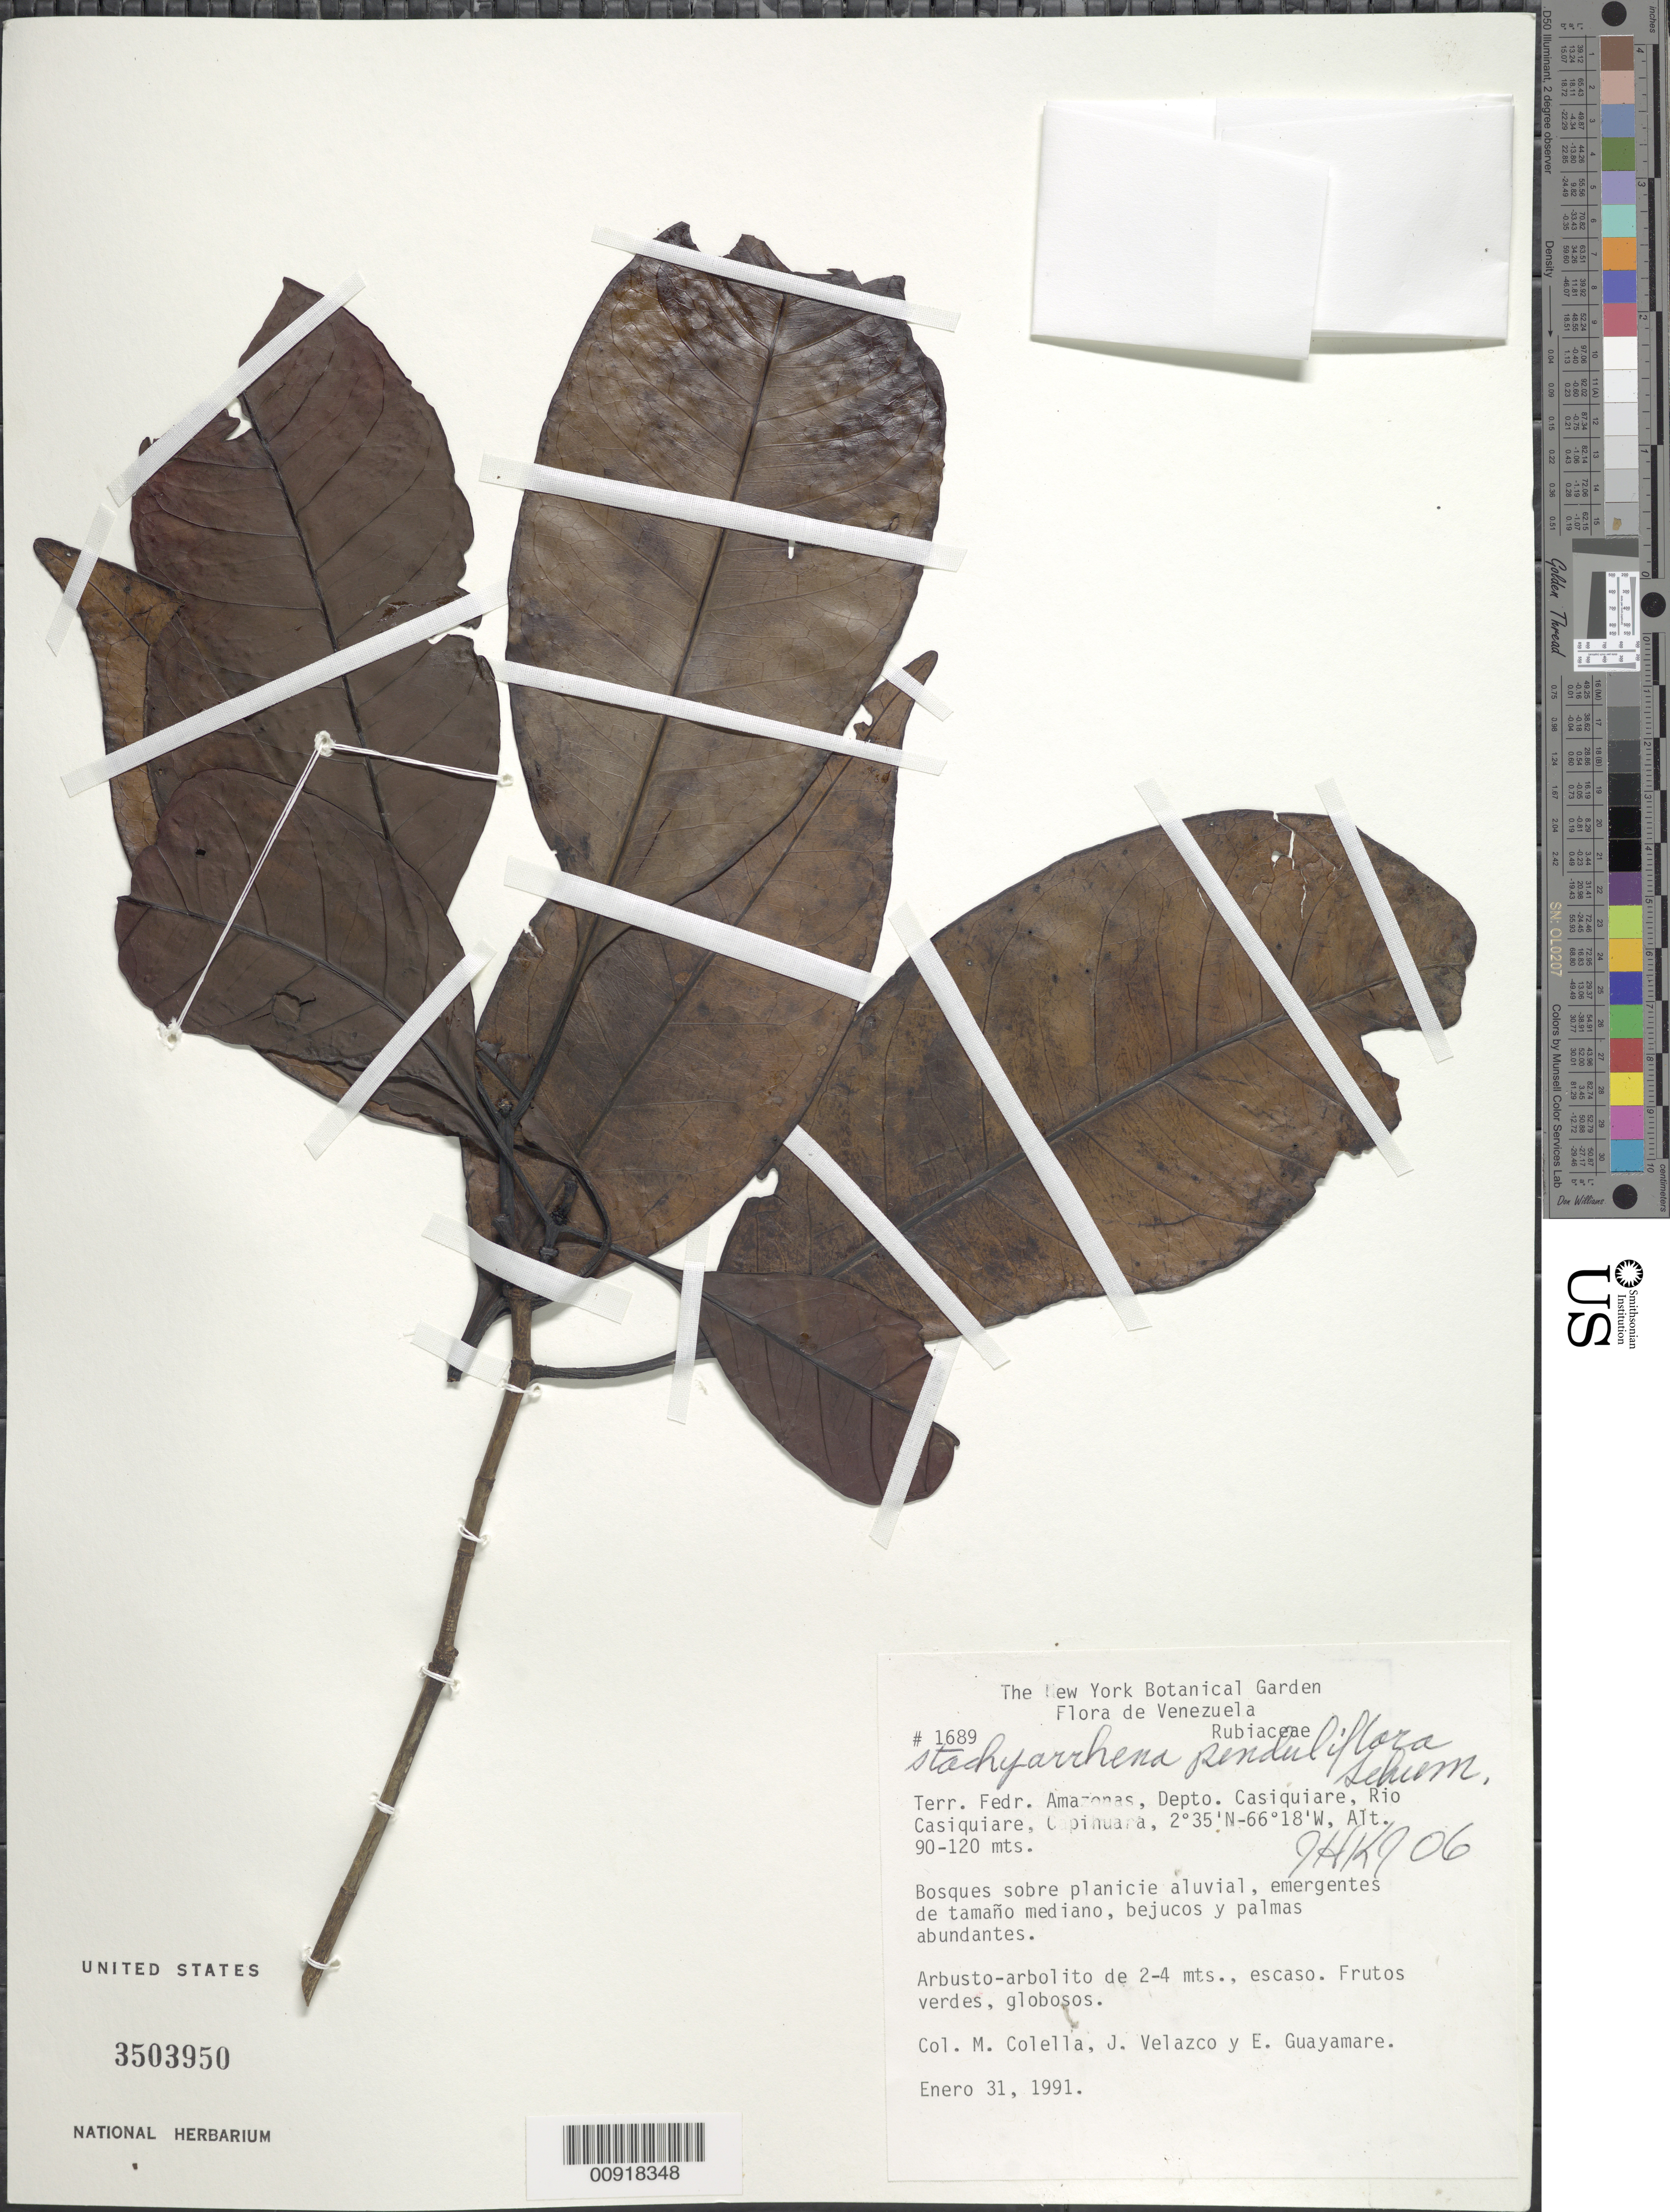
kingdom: Plantae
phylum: Tracheophyta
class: Magnoliopsida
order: Gentianales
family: Rubiaceae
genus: Stachyarrhena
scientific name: Stachyarrhena penduliflora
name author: K. Schum.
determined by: Kirkbride, J. H.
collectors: M. Colella, J. Velazco & E. Guayamare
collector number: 1689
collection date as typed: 31-Jan-91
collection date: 1991-01-31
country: Venezuela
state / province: Amazonas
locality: Dpto. Casiquiare, Río Casiquiare, Capihuara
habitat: Bosques sobre planicie aluvial, emergentes de tamaño mediano, bejucos y palmas abundantes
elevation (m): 90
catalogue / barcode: US 3503950